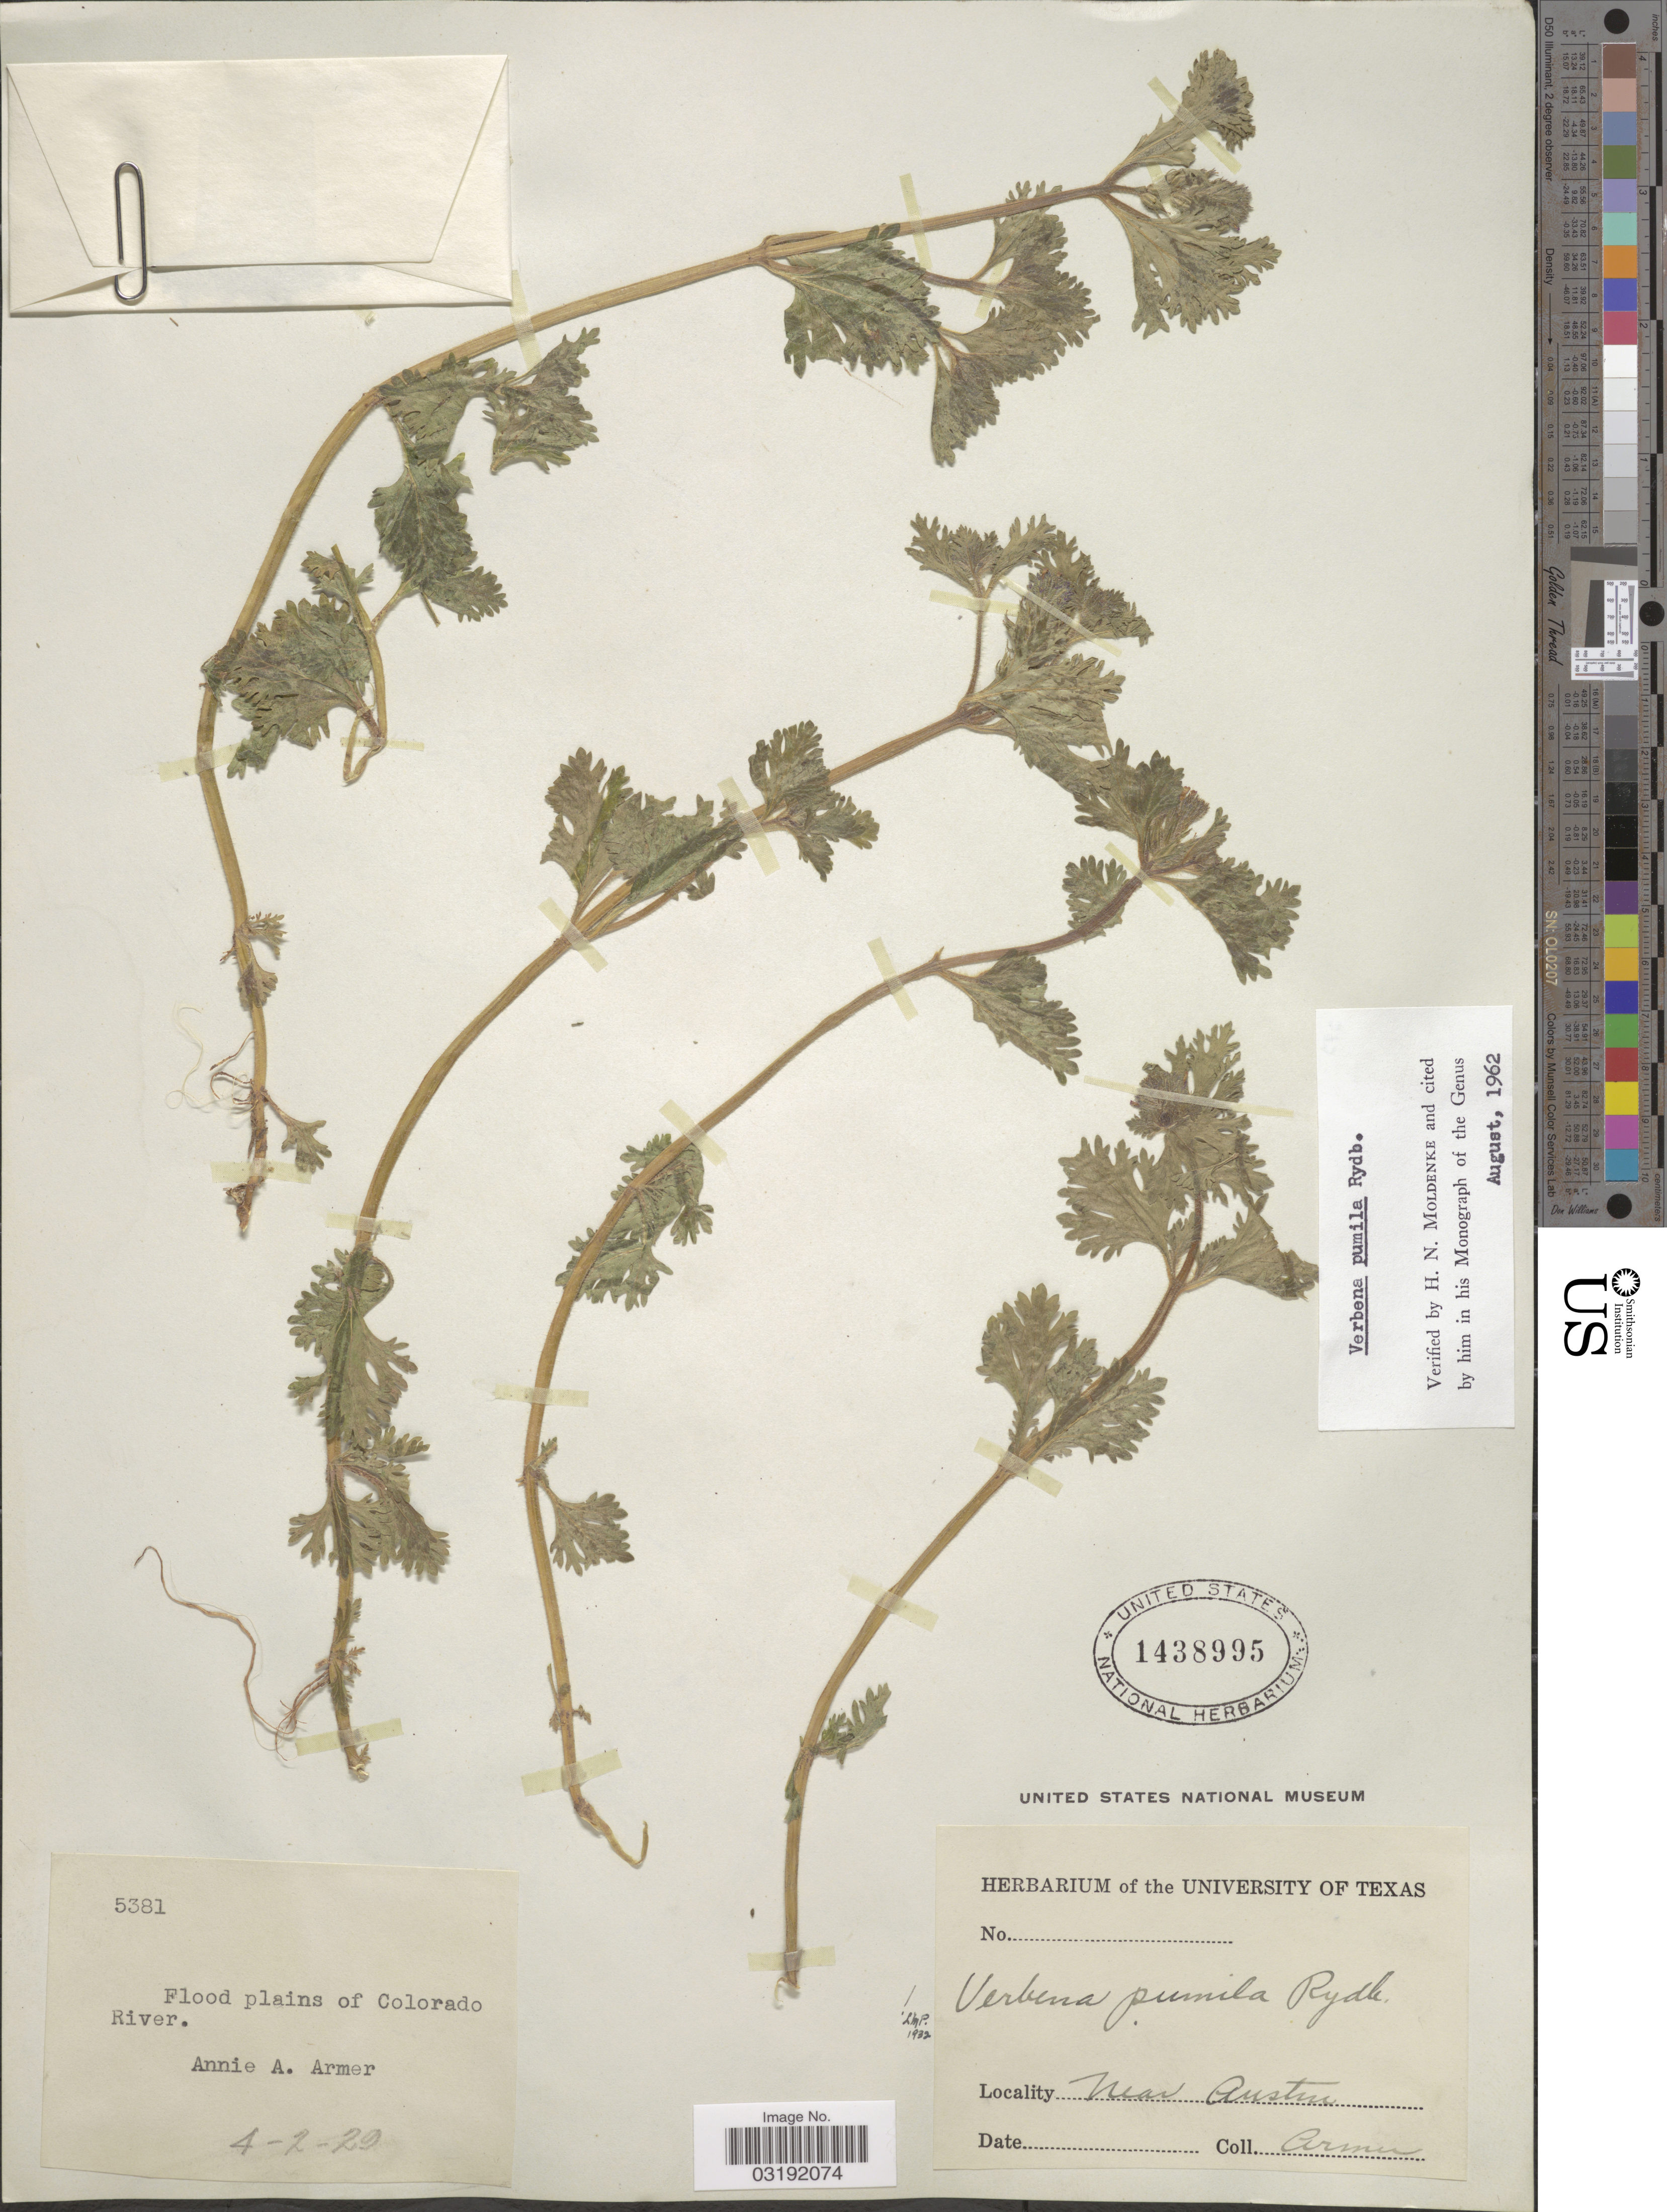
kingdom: Plantae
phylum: Tracheophyta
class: Magnoliopsida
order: Lamiales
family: Verbenaceae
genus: Verbena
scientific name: Verbena pumila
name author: Rydb.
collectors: A. Armer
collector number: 5381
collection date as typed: Transcribed d/m/y: 2/4/29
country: United States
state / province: Texas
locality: Near Austin. Floodplains of Colorado River.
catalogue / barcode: US 1438995